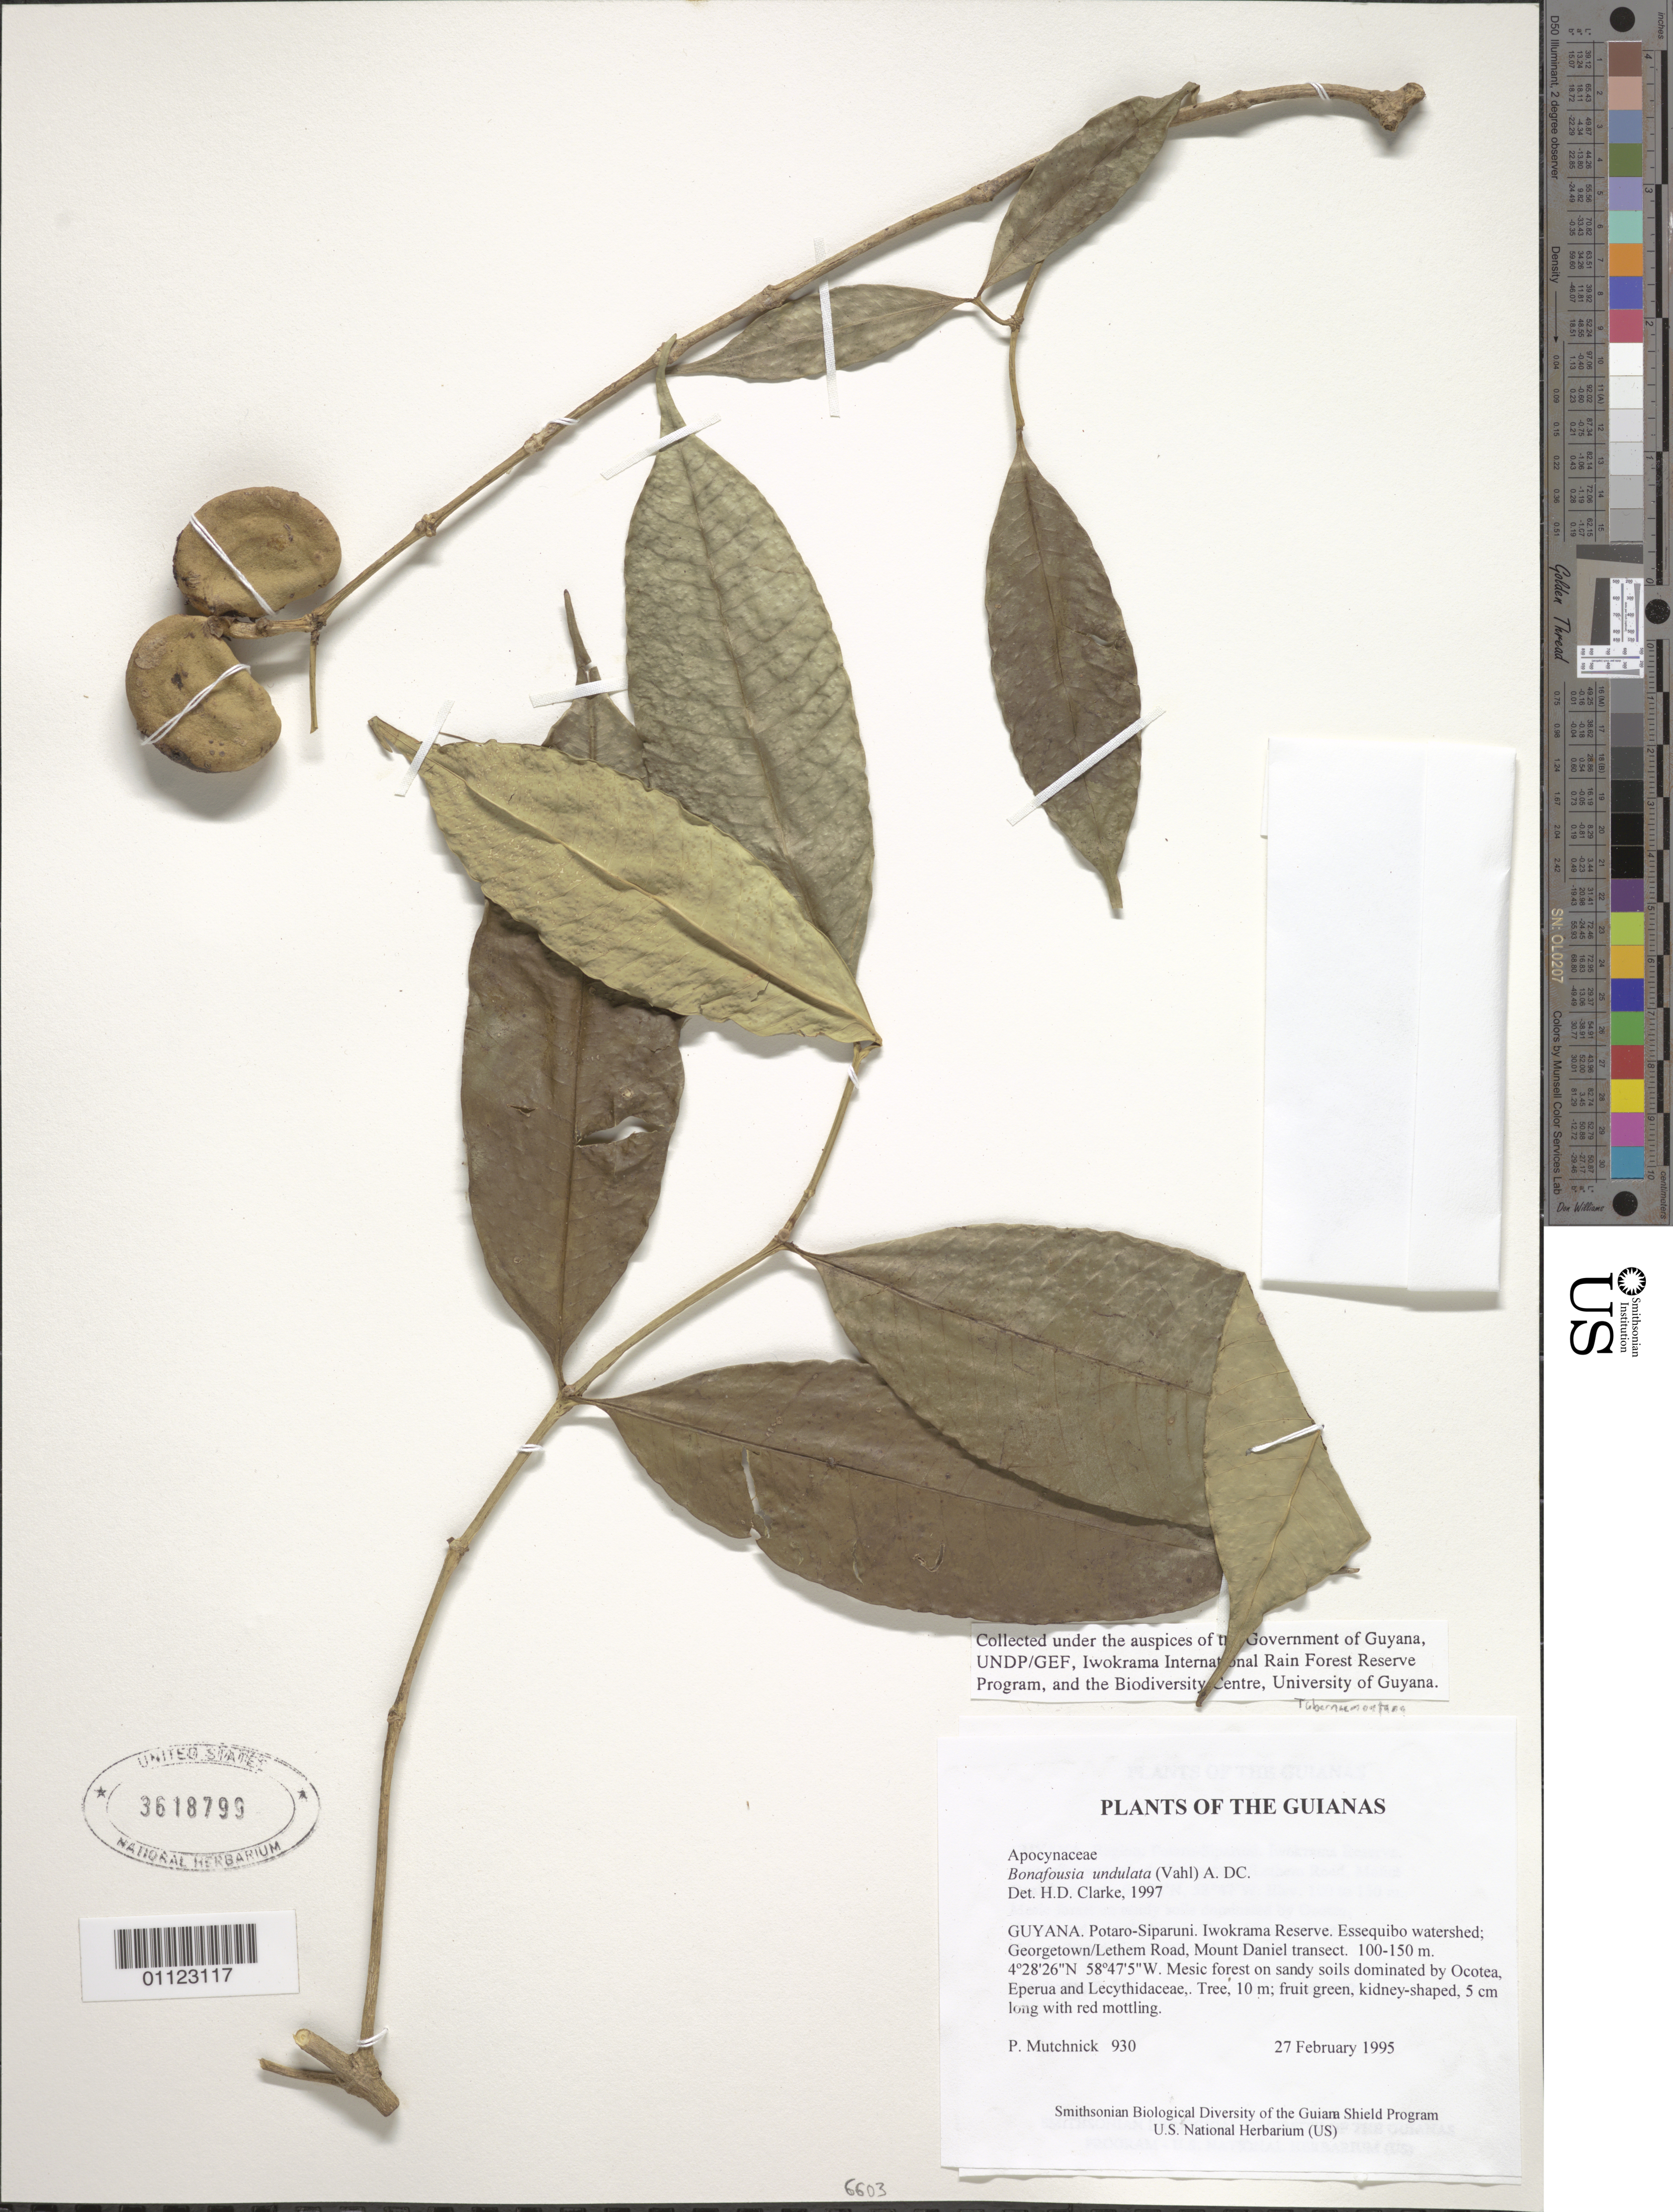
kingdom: Plantae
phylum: Tracheophyta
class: Magnoliopsida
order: Gentianales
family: Apocynaceae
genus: Bonafousia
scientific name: Bonafousia undulata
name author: (Vahl) A. DC.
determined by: Clarke, H. D., University of North Carolina (Asheville)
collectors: P. Mutchnick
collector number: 930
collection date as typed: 27 February 1995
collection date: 1995-02-27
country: Guyana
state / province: Potaro-Siparuni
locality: Iwokrama Reserve. Essequibo watershed; Georgetown/Lethem Road, Mount Daniel transect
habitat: Mesic forest on sandy soils dominated by Ocotea, Eperua and Lecythidaceae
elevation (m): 100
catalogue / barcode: US 3618799